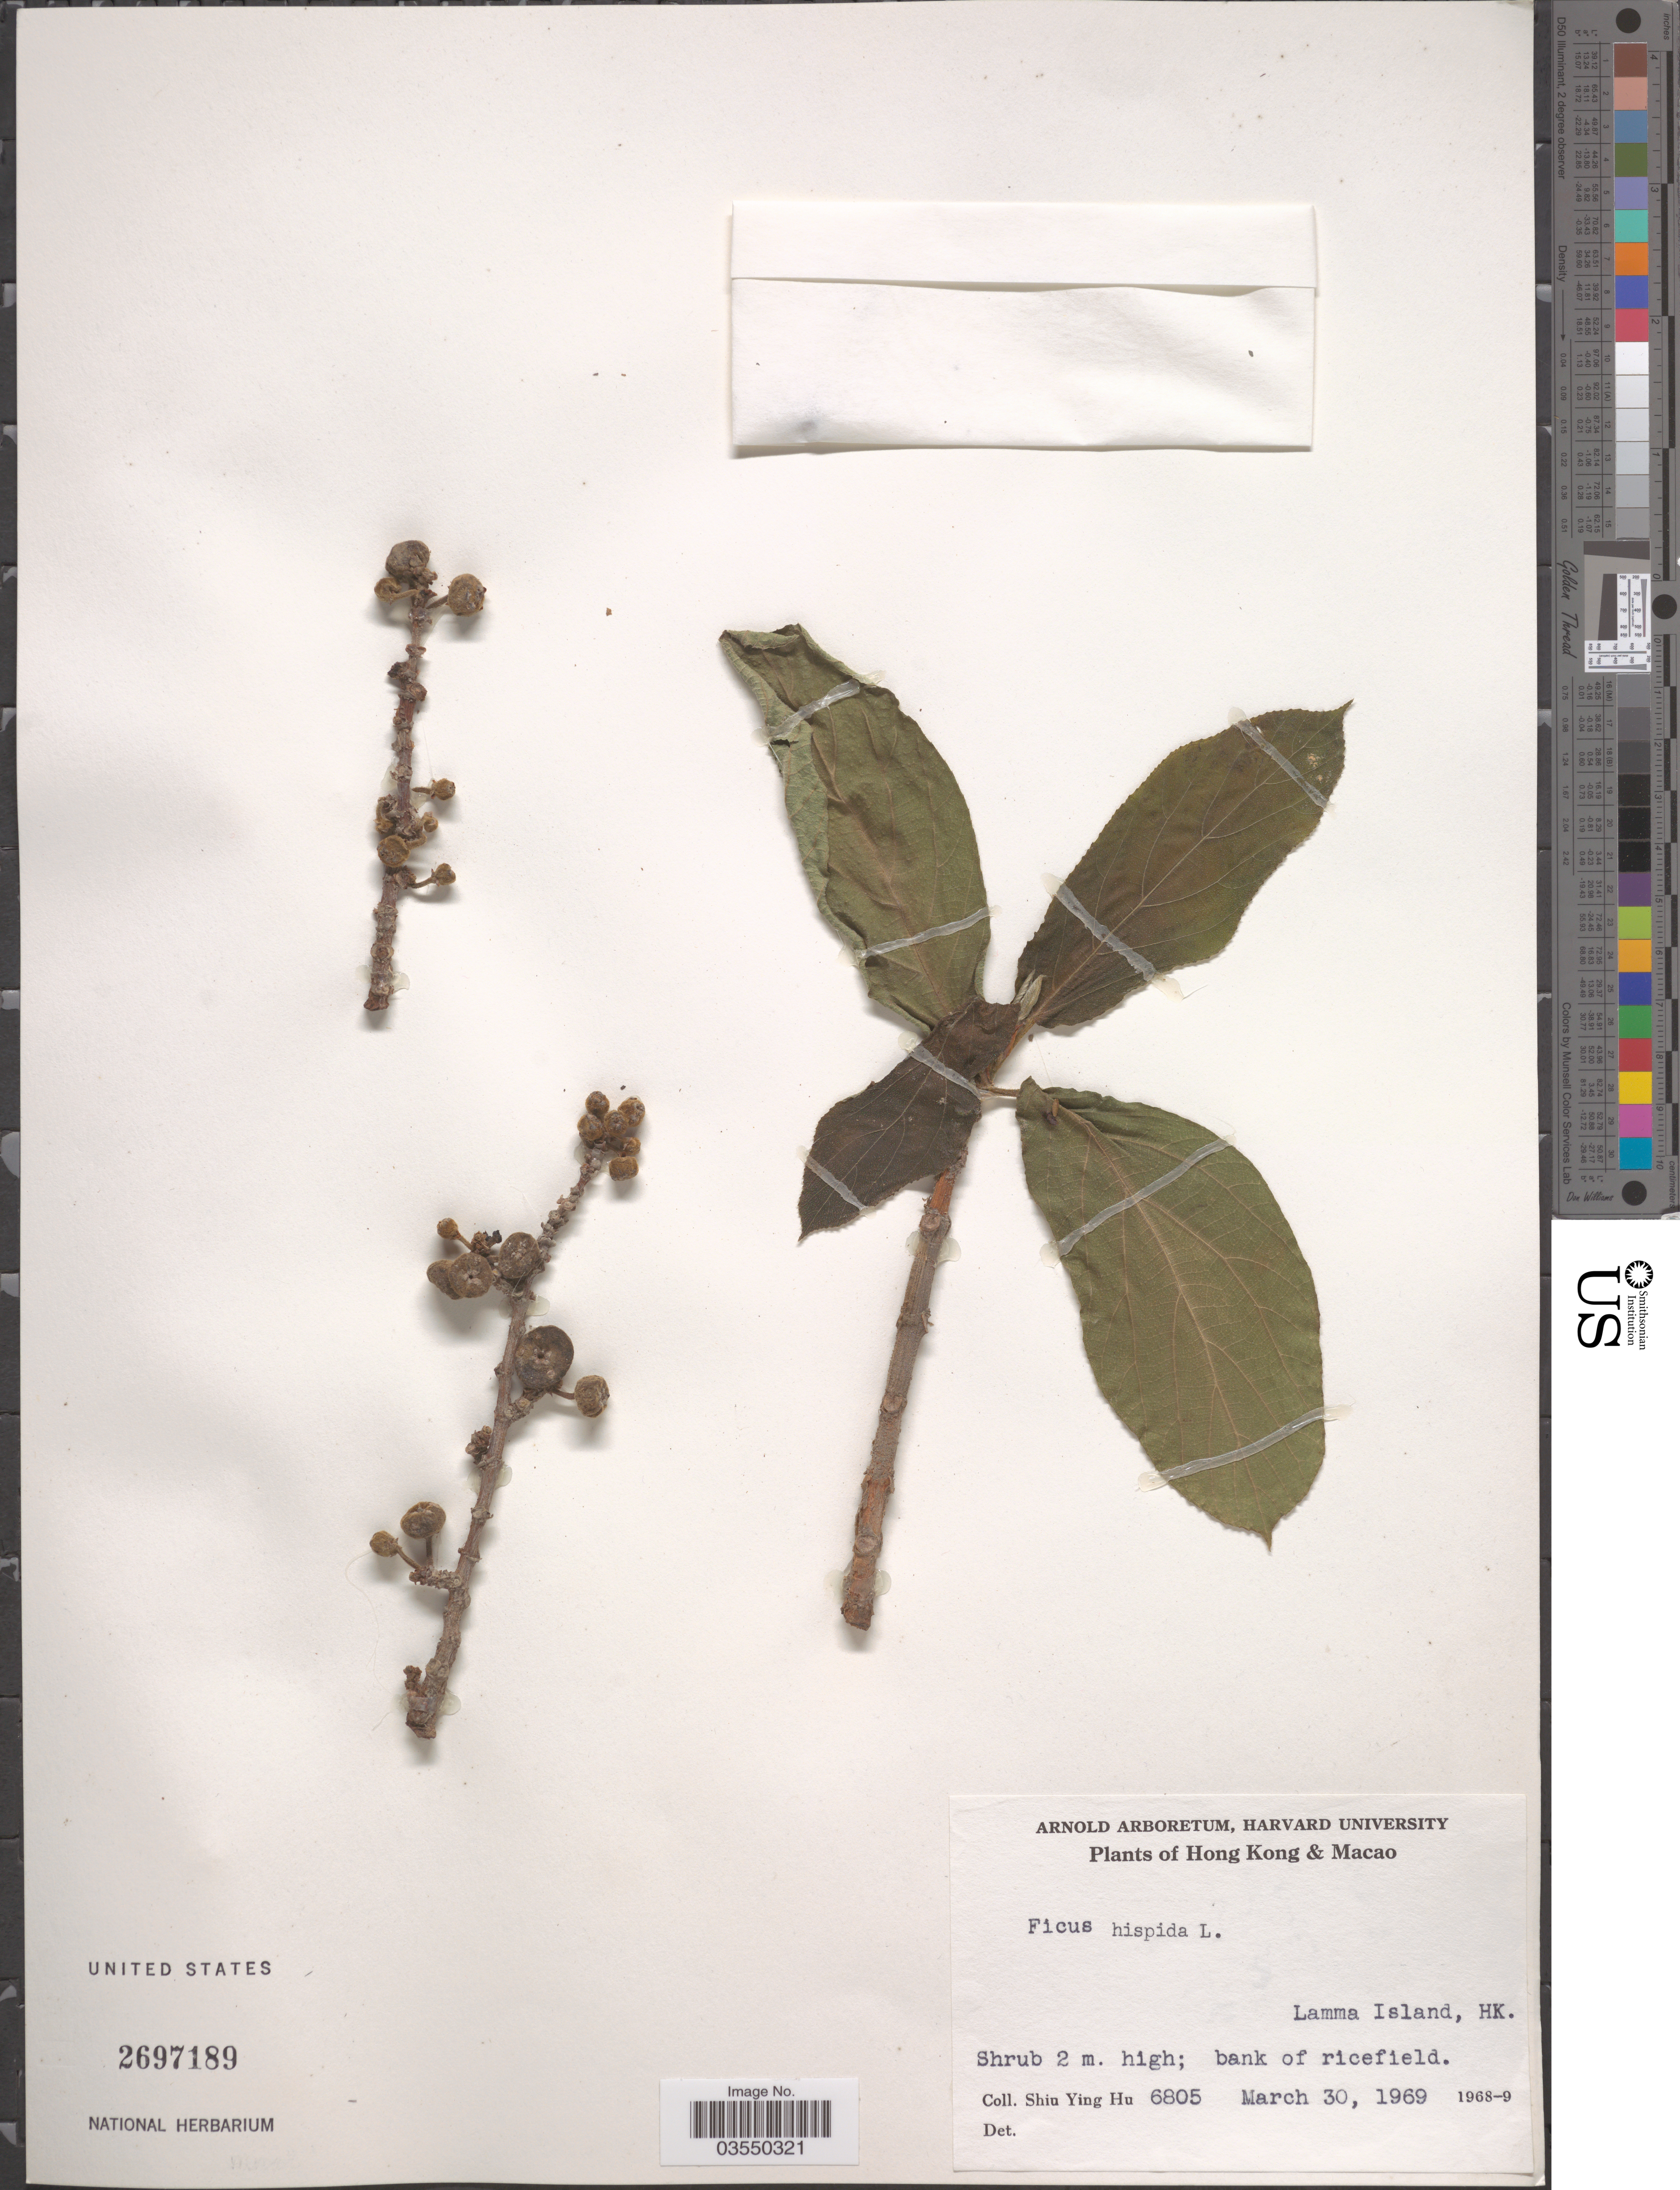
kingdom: Plantae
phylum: Tracheophyta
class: Magnoliopsida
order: Rosales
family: Moraceae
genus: Ficus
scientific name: Ficus hispida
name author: L. f.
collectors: S. Y. Hu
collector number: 6805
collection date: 1969-03-30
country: China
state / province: Hong Kong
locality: Lamma Island.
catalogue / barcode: US 2697189